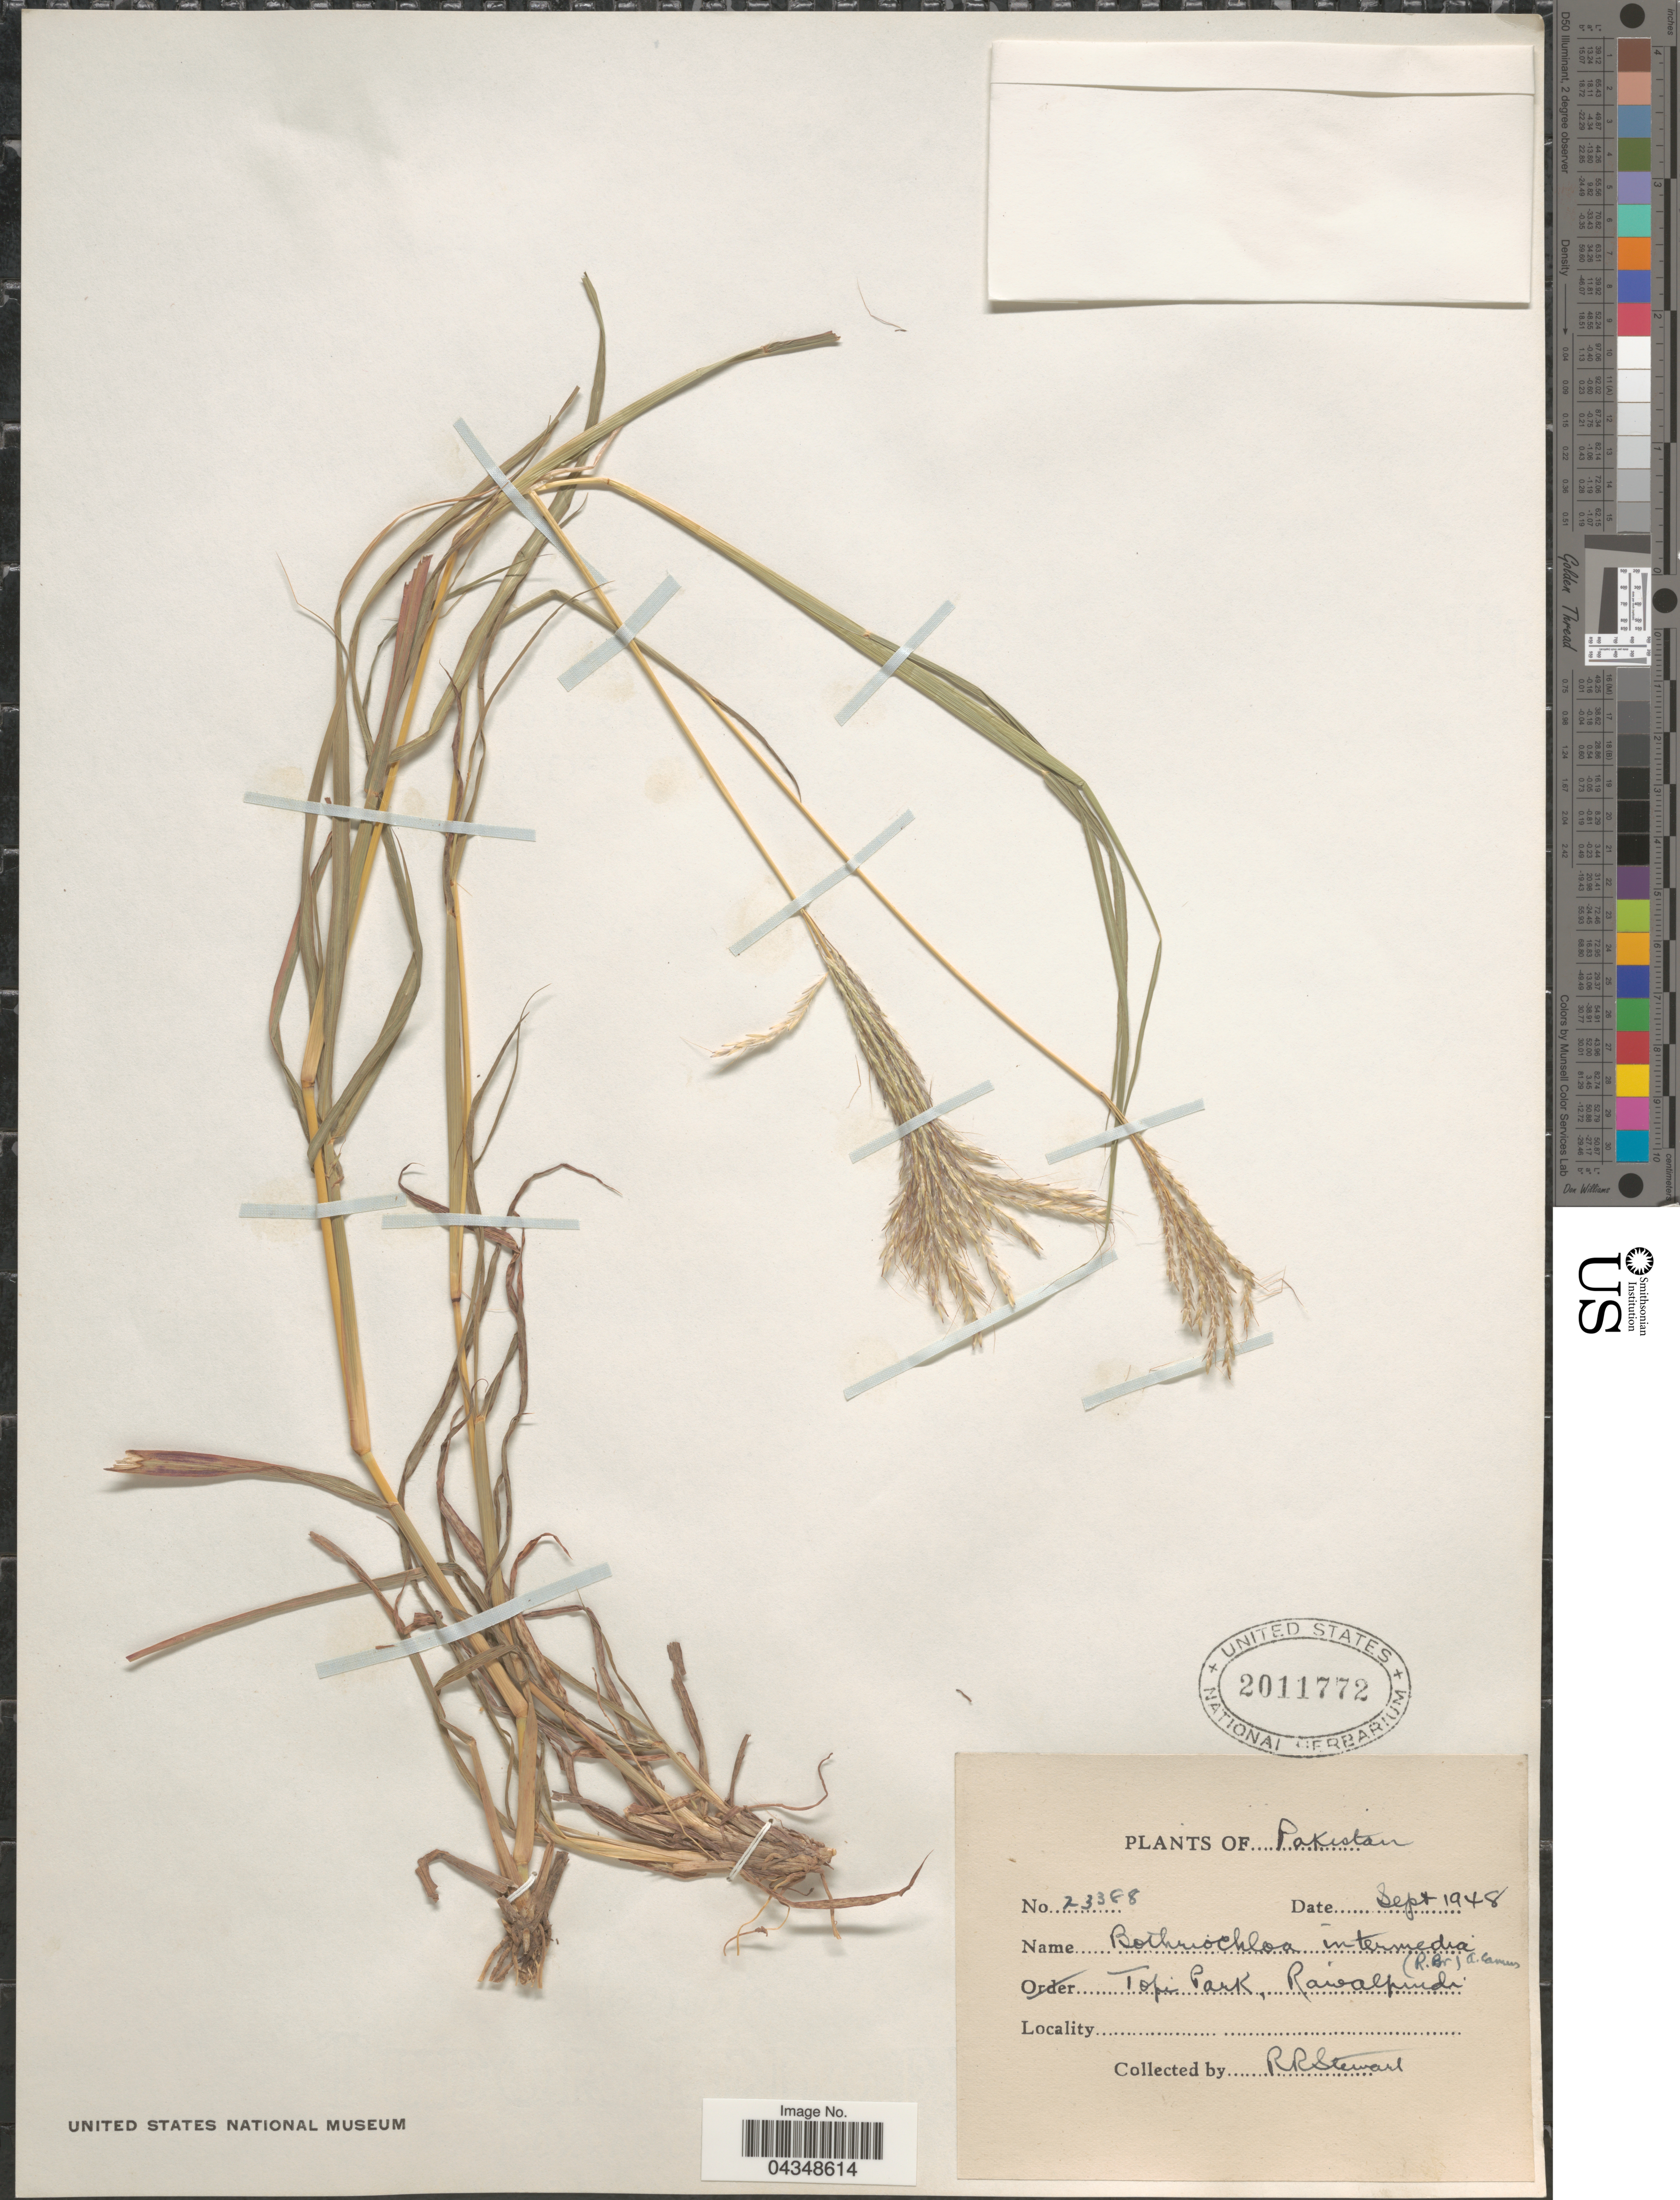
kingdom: Plantae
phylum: Tracheophyta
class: Liliopsida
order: Poales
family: Poaceae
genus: Bothriochloa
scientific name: Bothriochloa bladhii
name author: (Retz.) S.T. Blake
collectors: R. Stewart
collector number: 23388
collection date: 1948-09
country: Pakistan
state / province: Punjab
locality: Topi Park, Rawalpindi.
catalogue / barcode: US 2011772